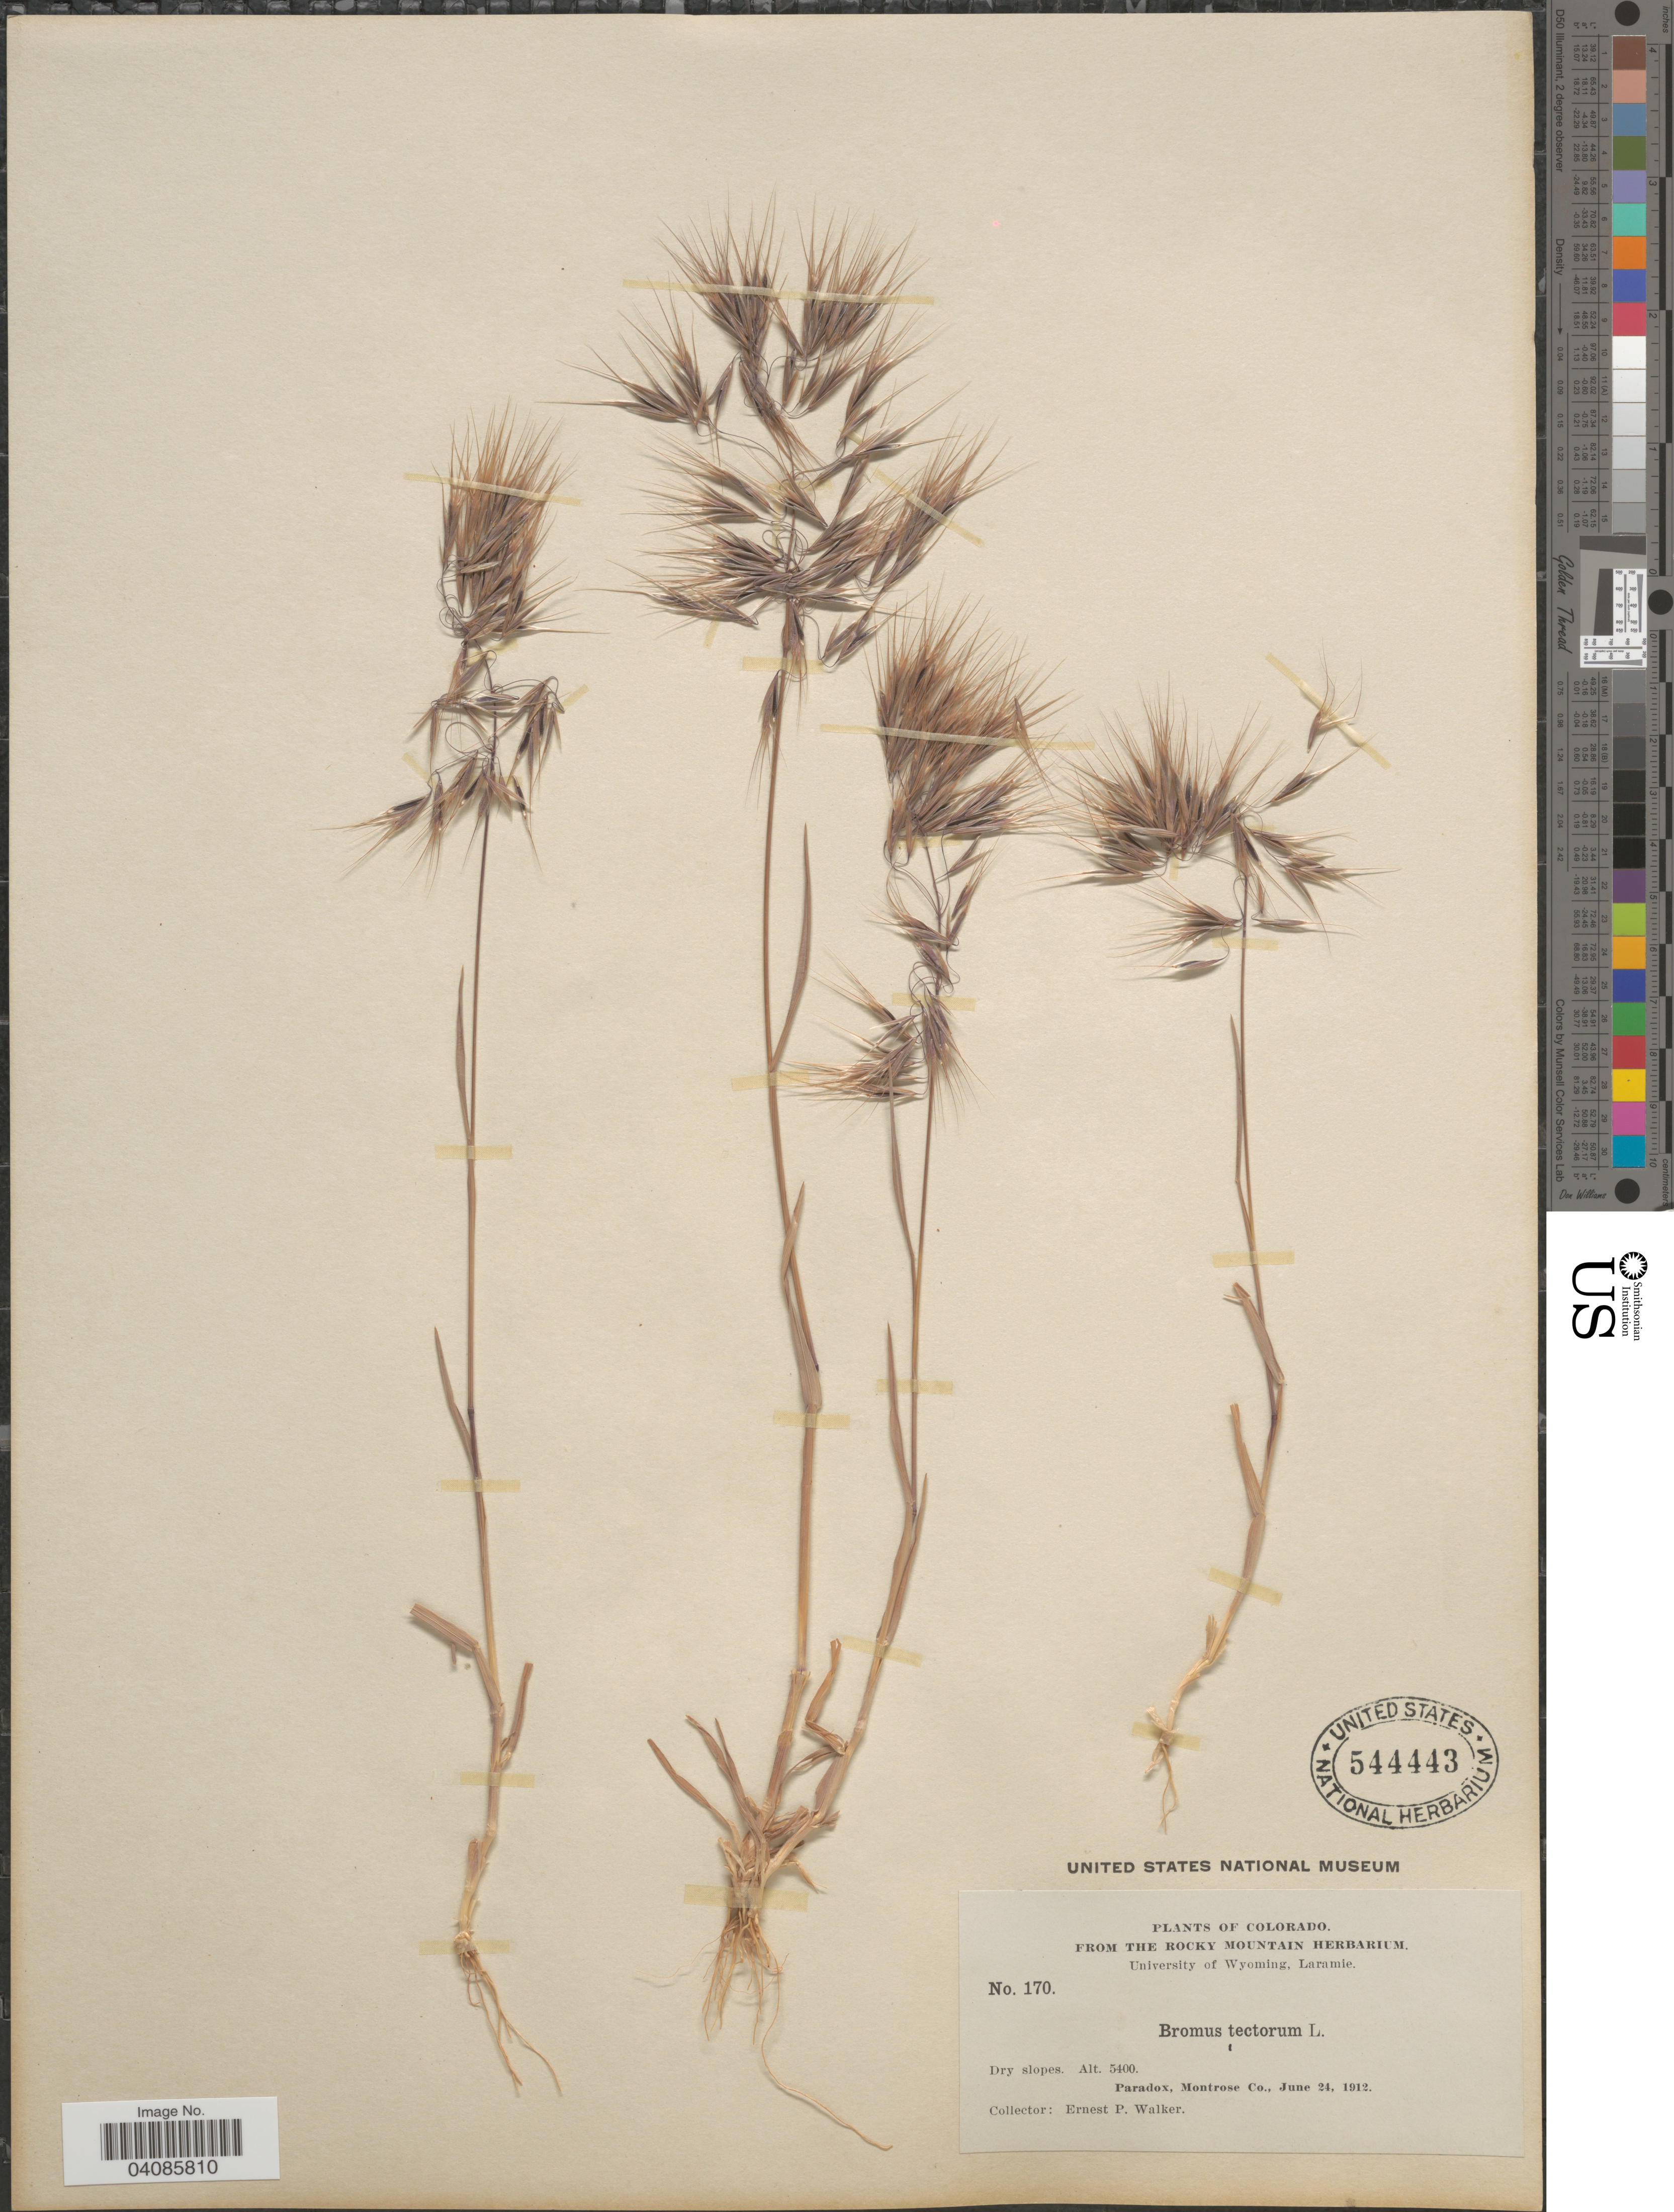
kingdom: Plantae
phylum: Tracheophyta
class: Liliopsida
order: Poales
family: Poaceae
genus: Bromus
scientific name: Bromus tectorum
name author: L.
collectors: E. P. Walker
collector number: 170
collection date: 1912-06-24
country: United States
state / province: Colorado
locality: Dry slopes. Paradox, Montrose Co.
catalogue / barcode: US 544443